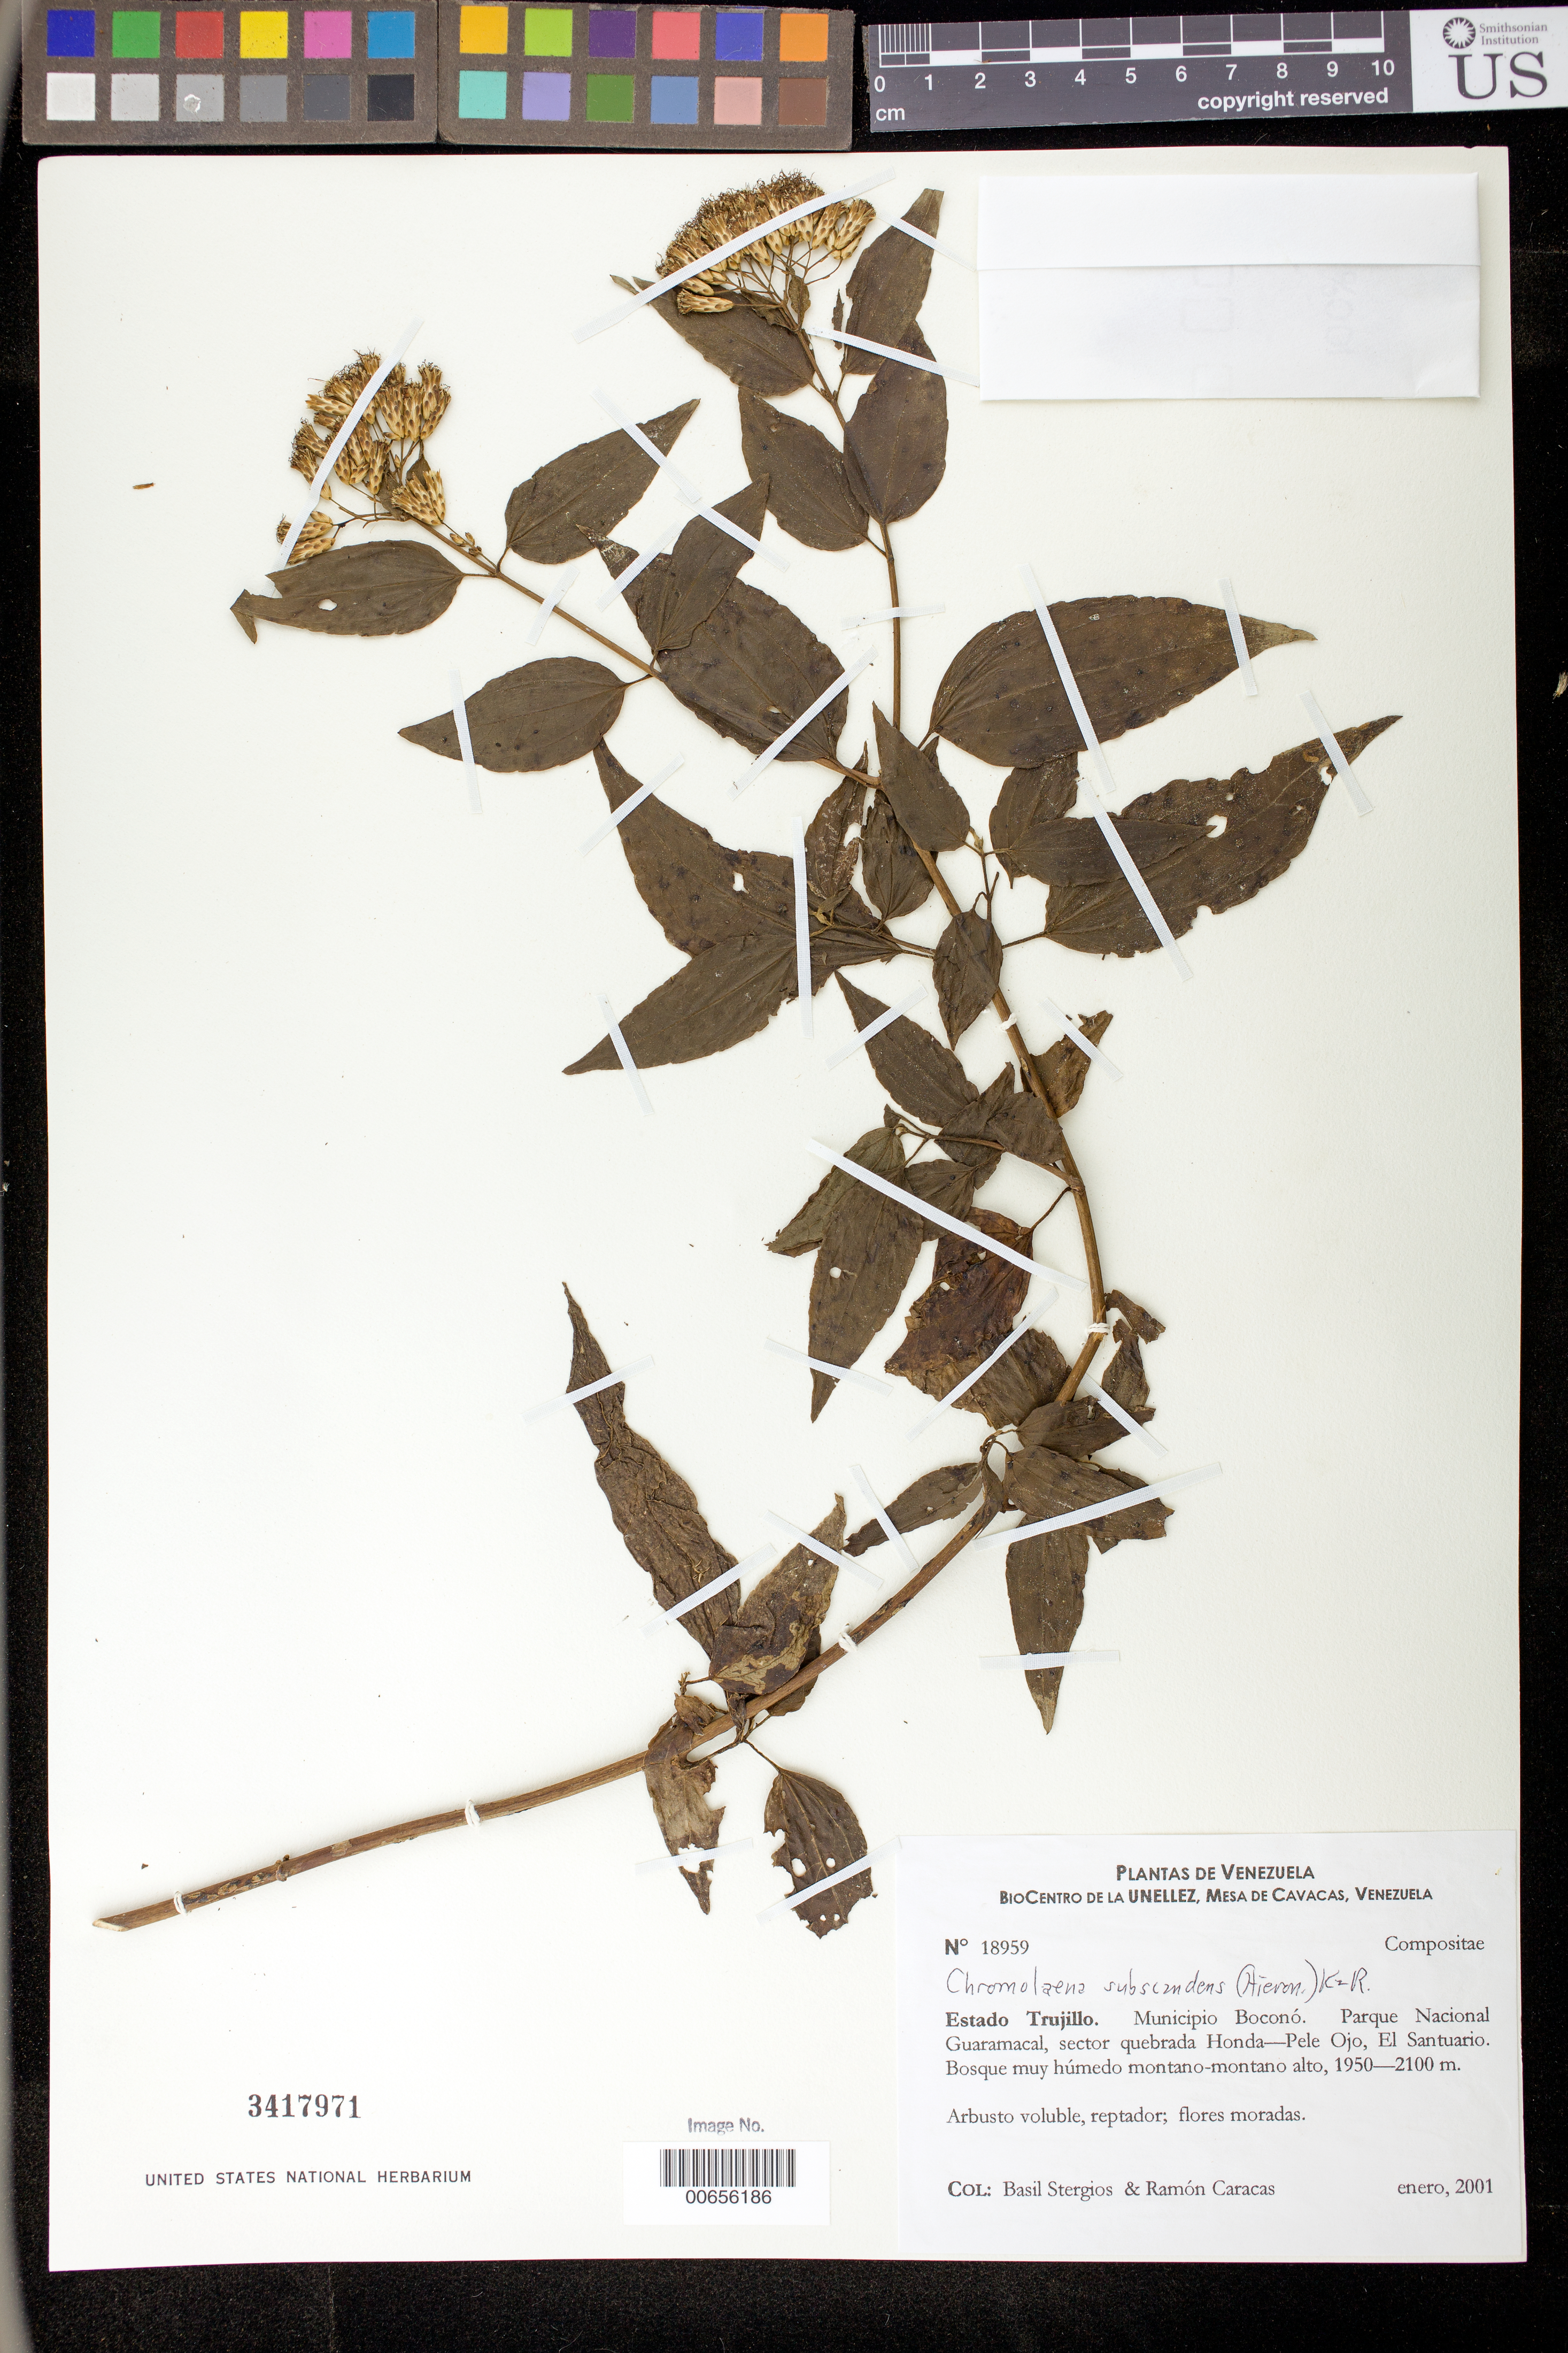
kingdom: Plantae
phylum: Tracheophyta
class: Magnoliopsida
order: Asterales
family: Asteraceae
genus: Chromolaena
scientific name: Chromolaena subscandens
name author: (Hieron.) R.M. King & H. Rob.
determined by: Robinson, Harold E., (US)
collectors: B. G. Stergios & R. Caracas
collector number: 18959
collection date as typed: Jan 2001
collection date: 2001-01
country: Venezuela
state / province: Trujillo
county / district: Boconó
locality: Parque Nacional Guaramacal, sector quebrada Honda-Pele Ojo, El Santuario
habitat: Bosque muy húmedo montano-montano alto.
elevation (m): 1950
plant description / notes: K, MY, NY, PORT, US, VEN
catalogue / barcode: US 3417971